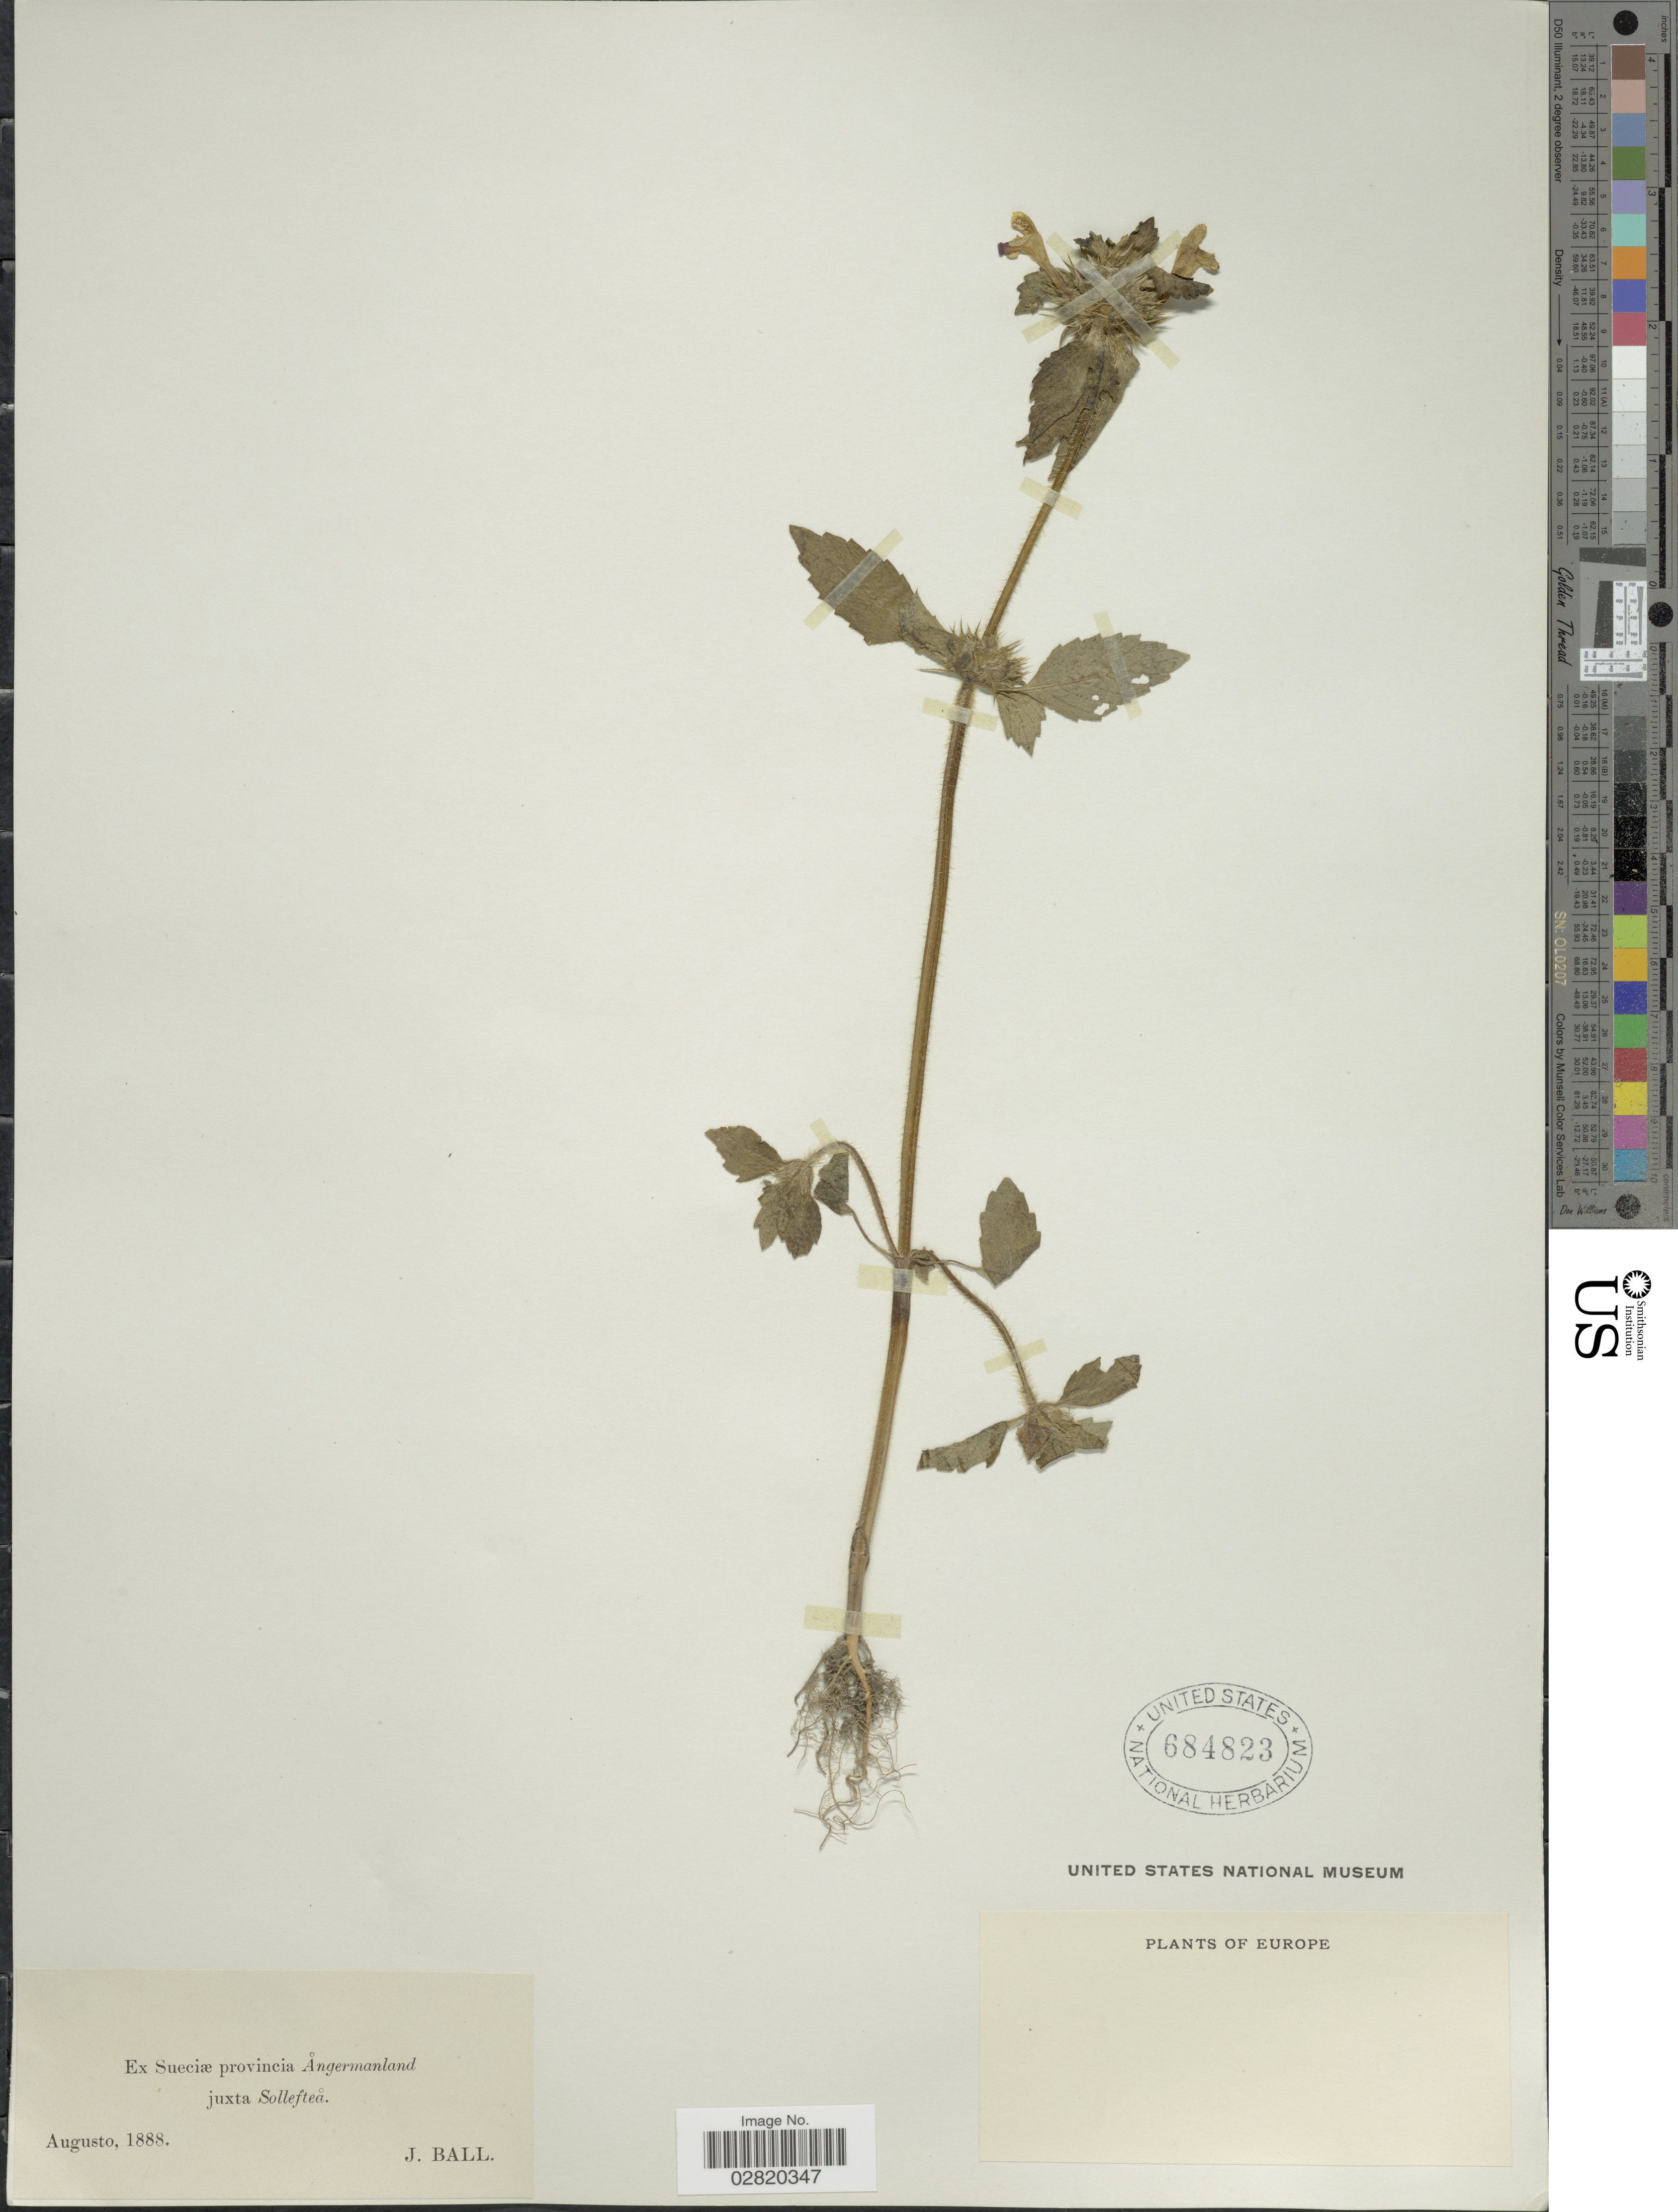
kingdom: Plantae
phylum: Tracheophyta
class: Magnoliopsida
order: Lamiales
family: Lamiaceae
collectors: J. Ball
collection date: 1888-08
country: Sweden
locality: Europe. Ex Sueciæ provincia Angermanland juxta Solleftea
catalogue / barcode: US 684823